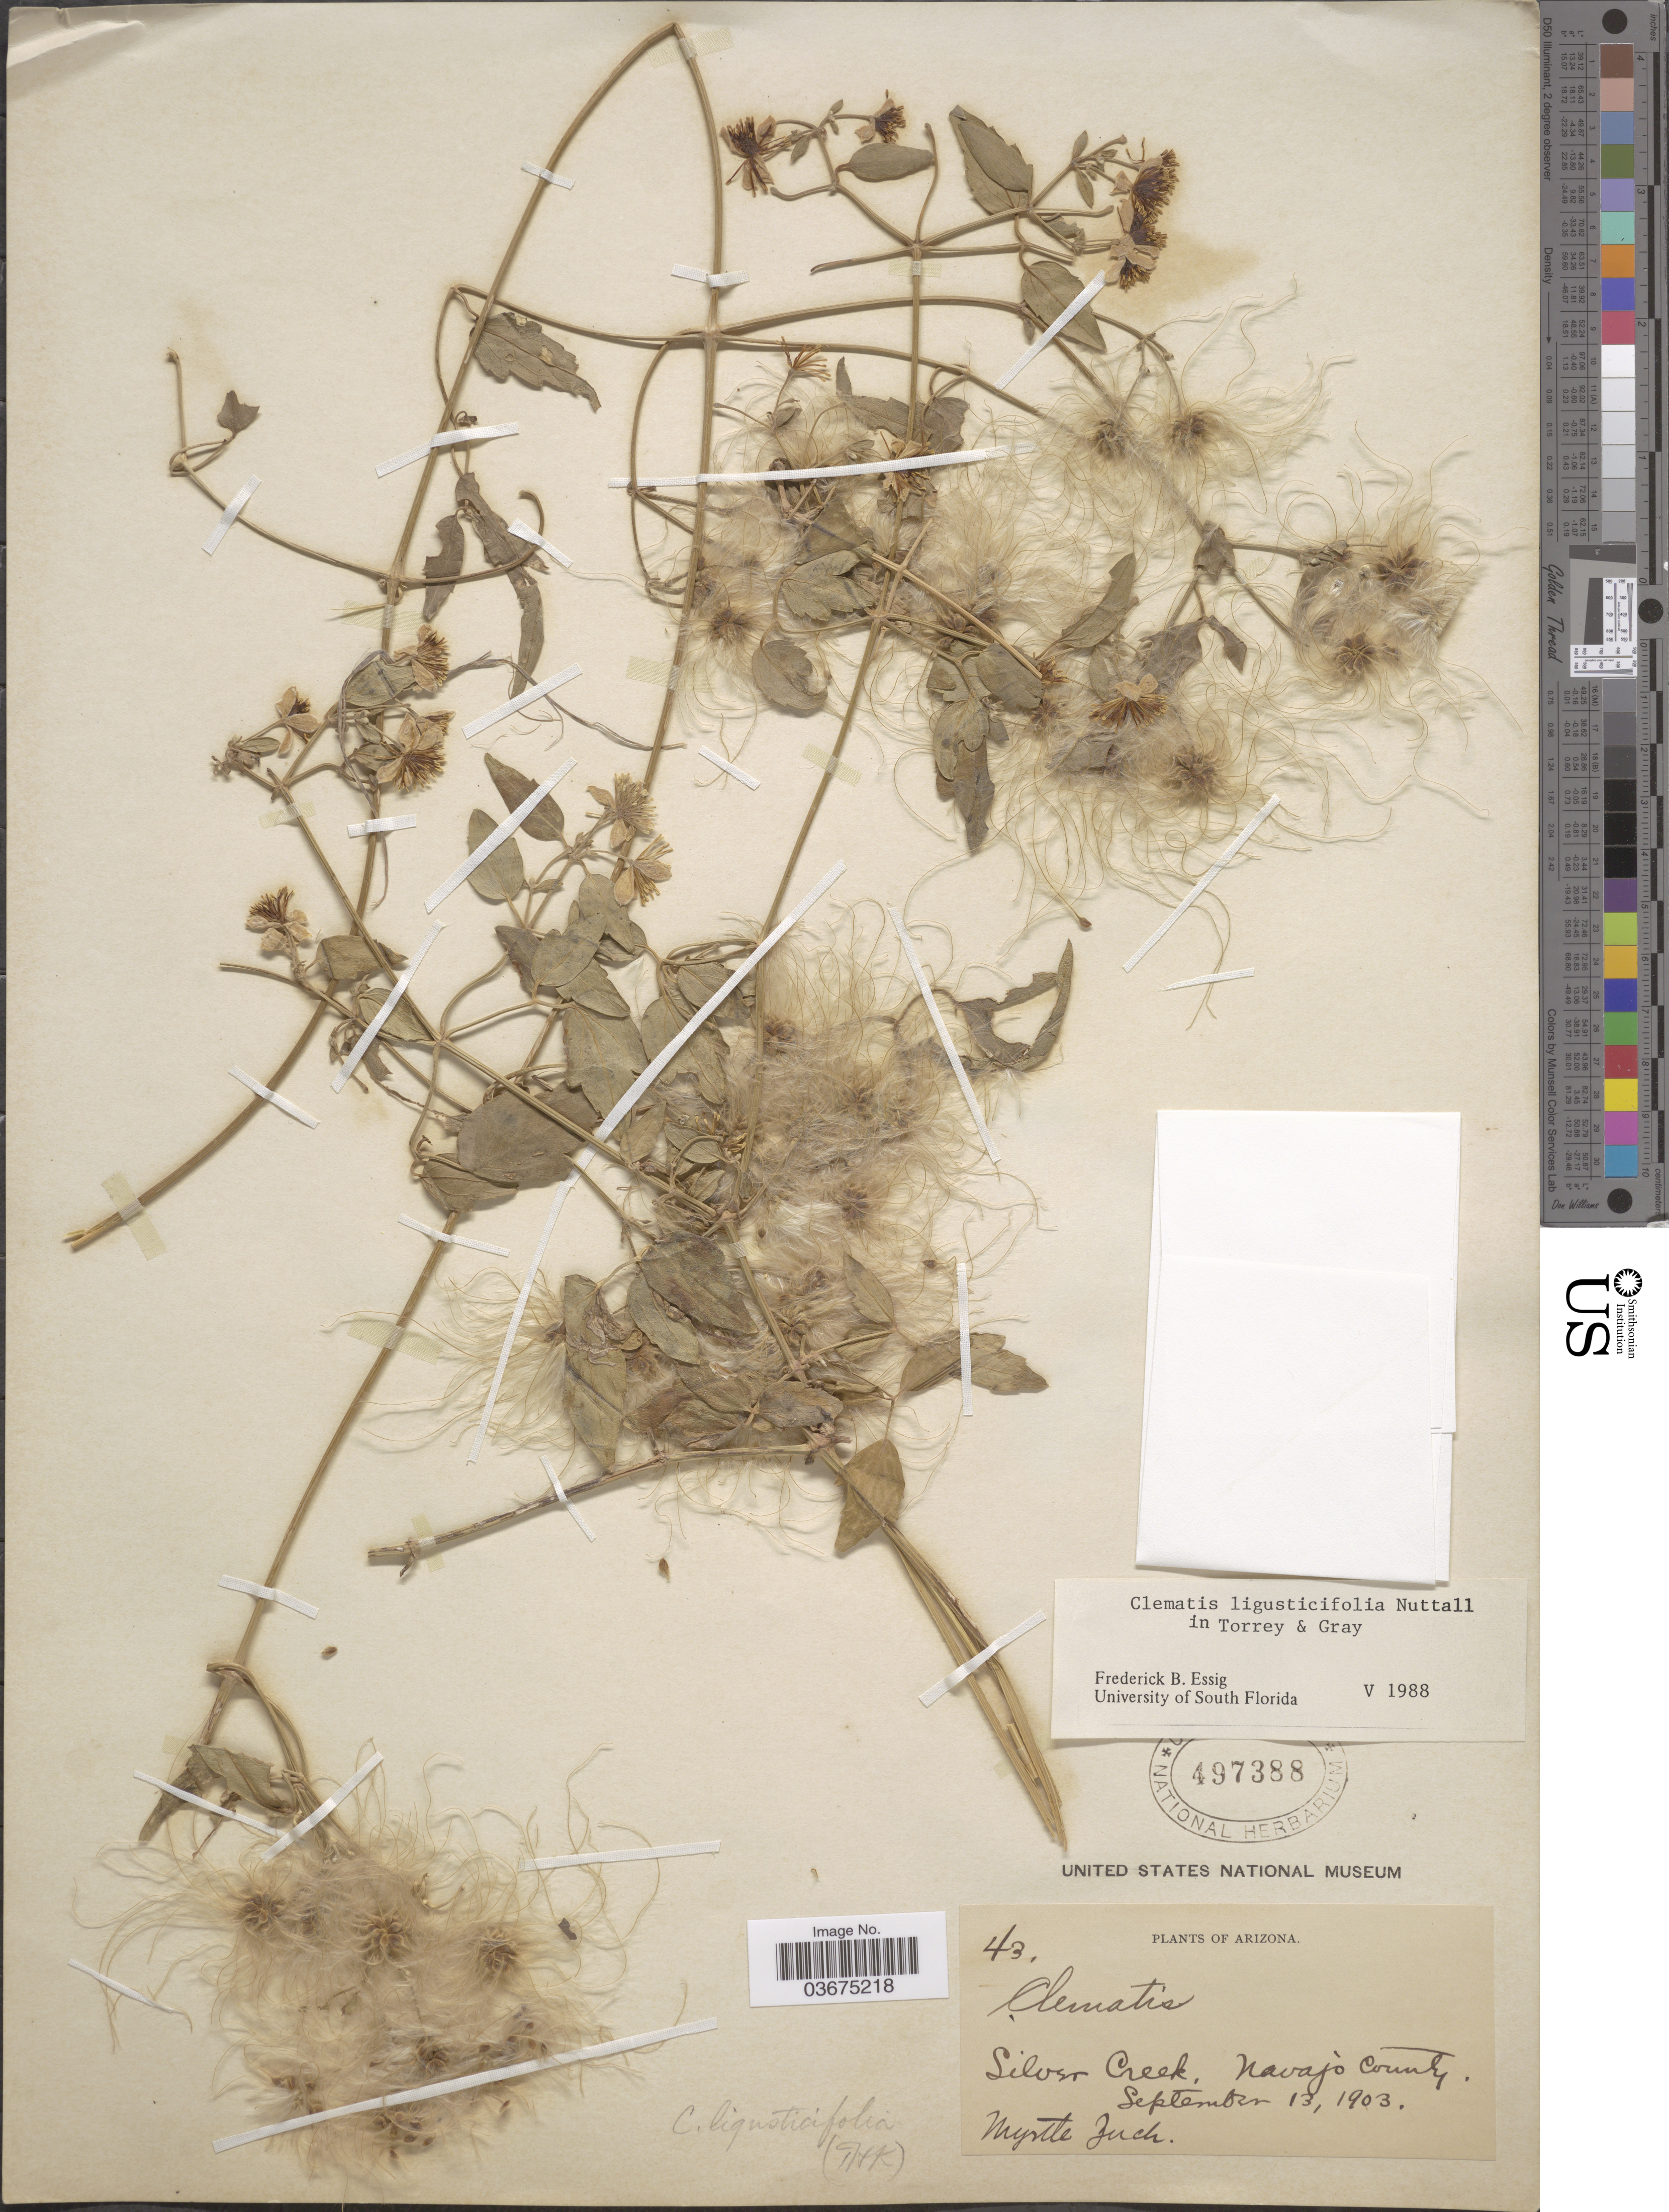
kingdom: Plantae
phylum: Tracheophyta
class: Magnoliopsida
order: Ranunculales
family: Ranunculaceae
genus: Clematis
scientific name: Clematis ligusticifolia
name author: Nutt.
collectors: M. Zuck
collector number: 43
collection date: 1903-09-13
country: United States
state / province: Arizona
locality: Silver Creek. Navajo County.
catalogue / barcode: US 497388